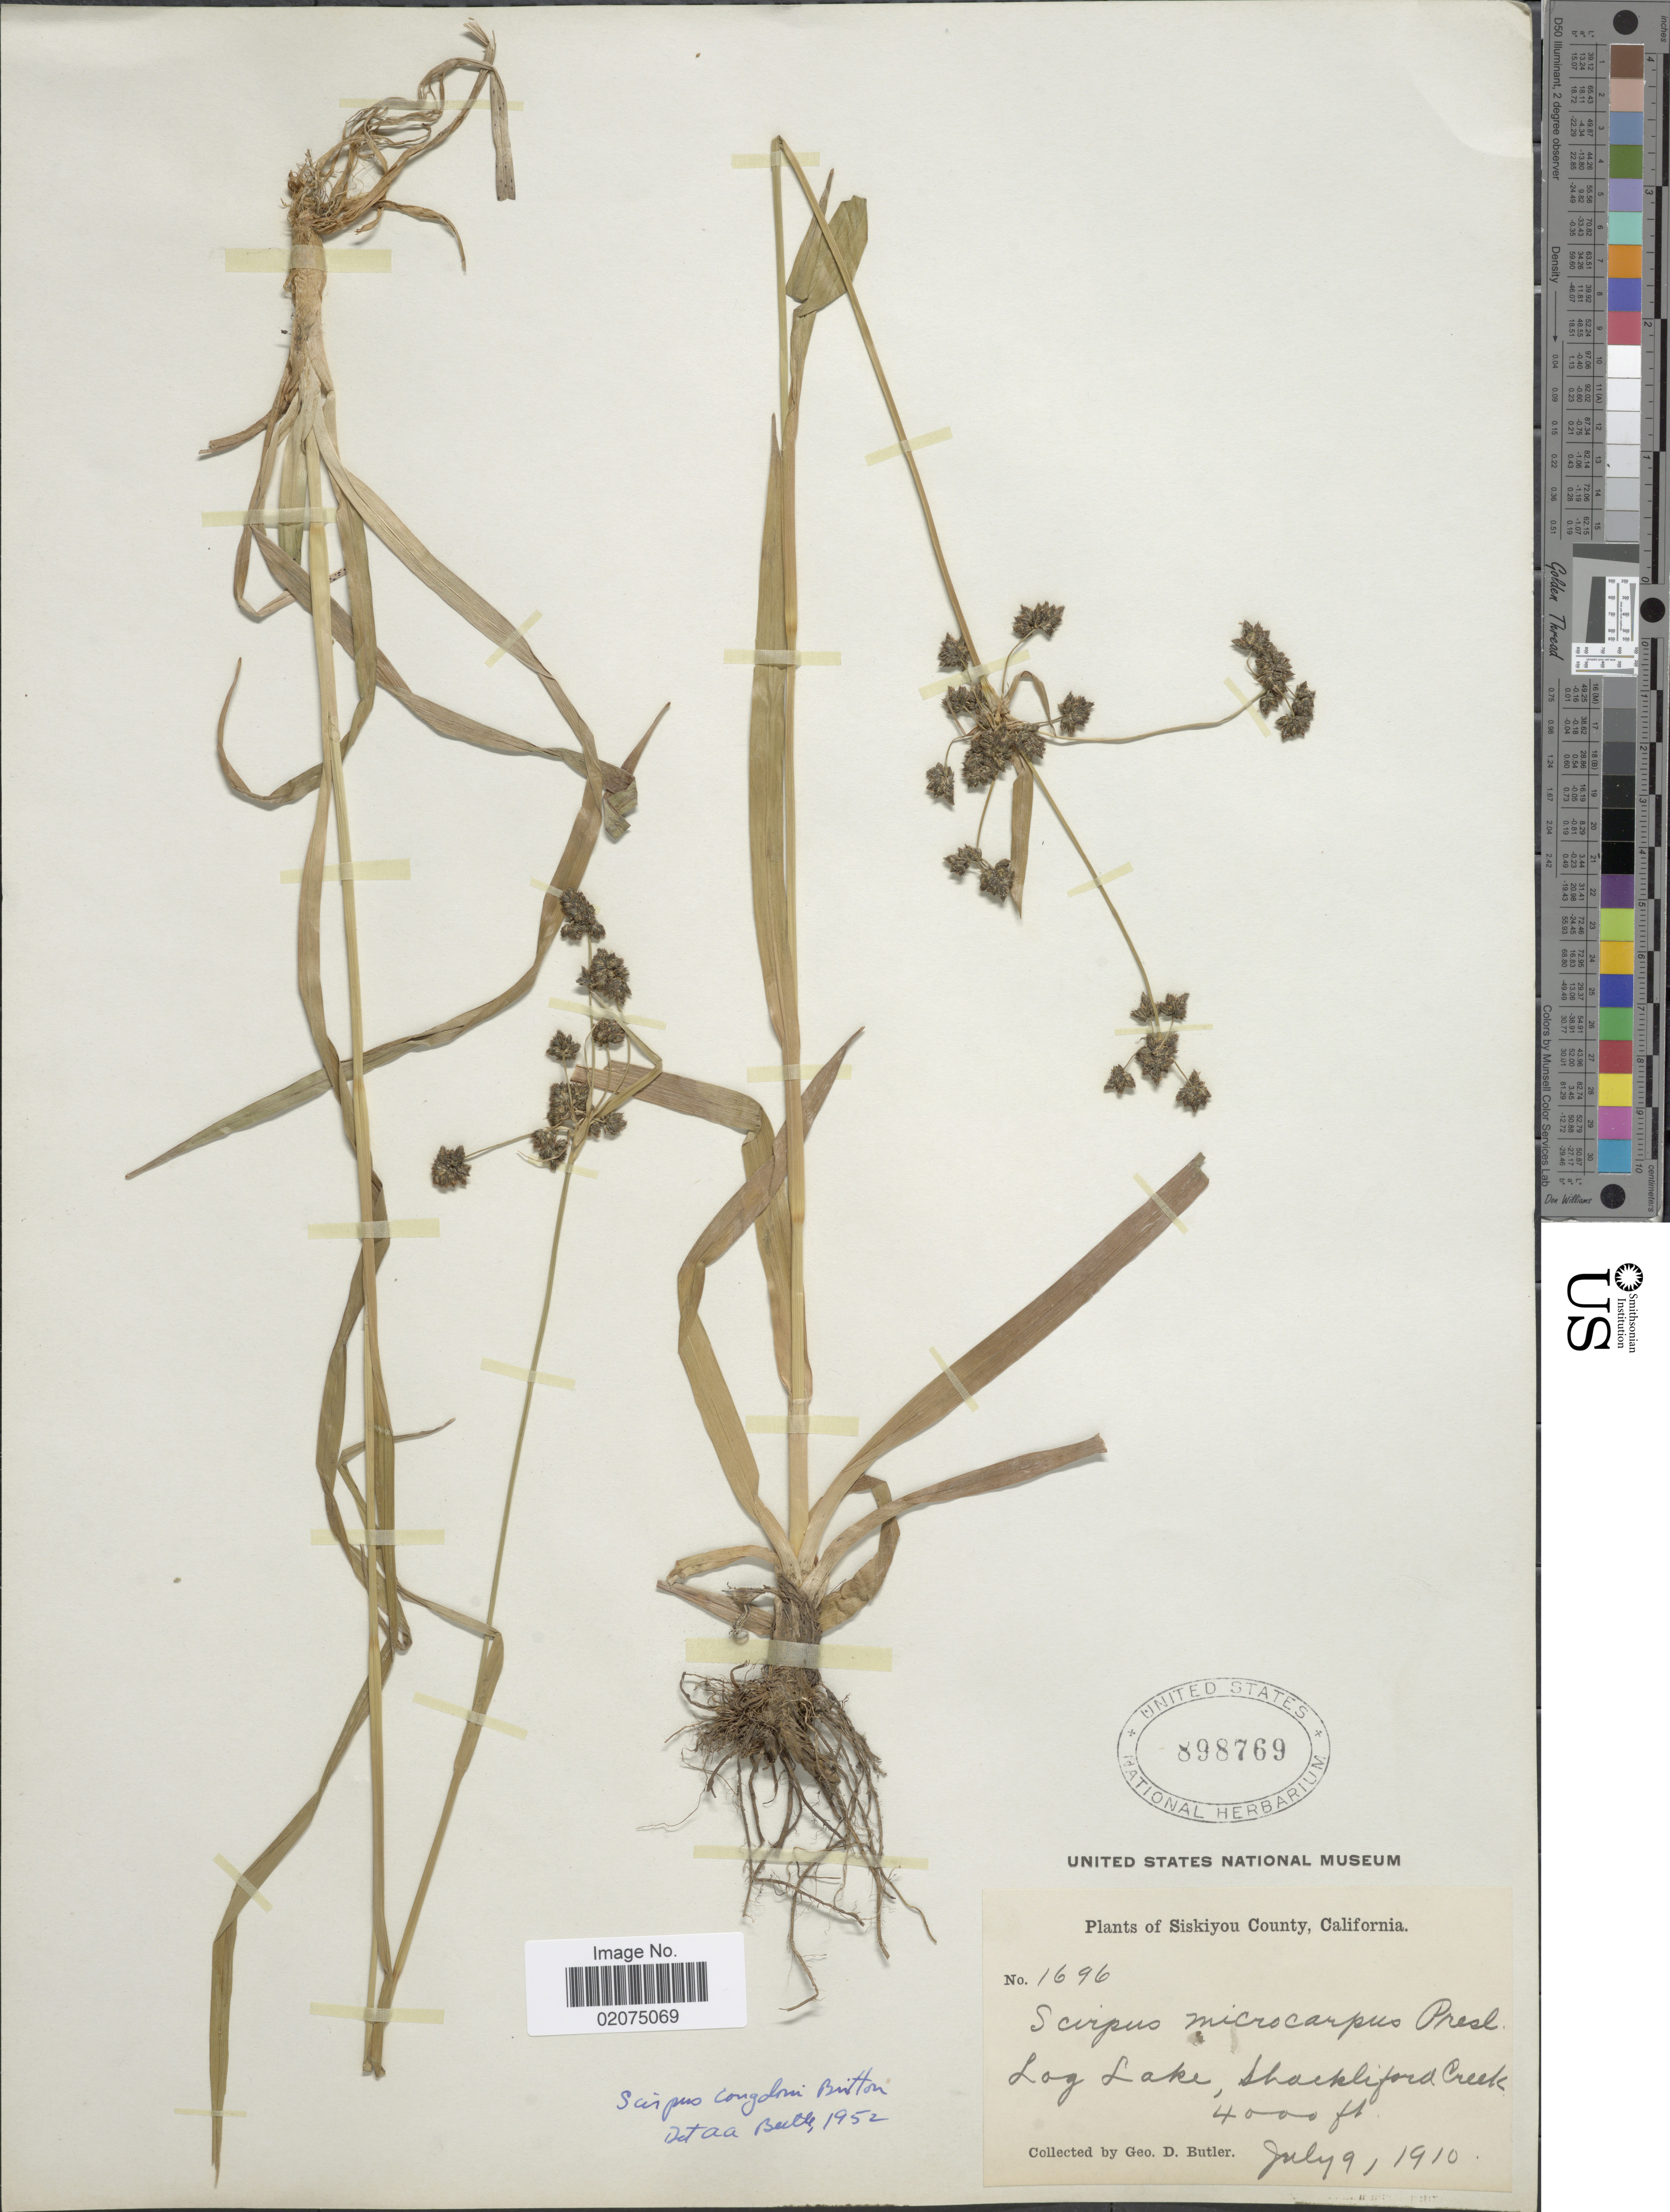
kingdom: Plantae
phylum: Tracheophyta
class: Liliopsida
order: Poales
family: Cyperaceae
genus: Scirpus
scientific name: Scirpus congdonii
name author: Britton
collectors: G. D. Butler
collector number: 1696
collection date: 1910-07-09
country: United States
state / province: California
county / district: Siskiyou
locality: Siskiyou County, Log Lake, Shackliford Creek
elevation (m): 1219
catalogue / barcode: US 898769